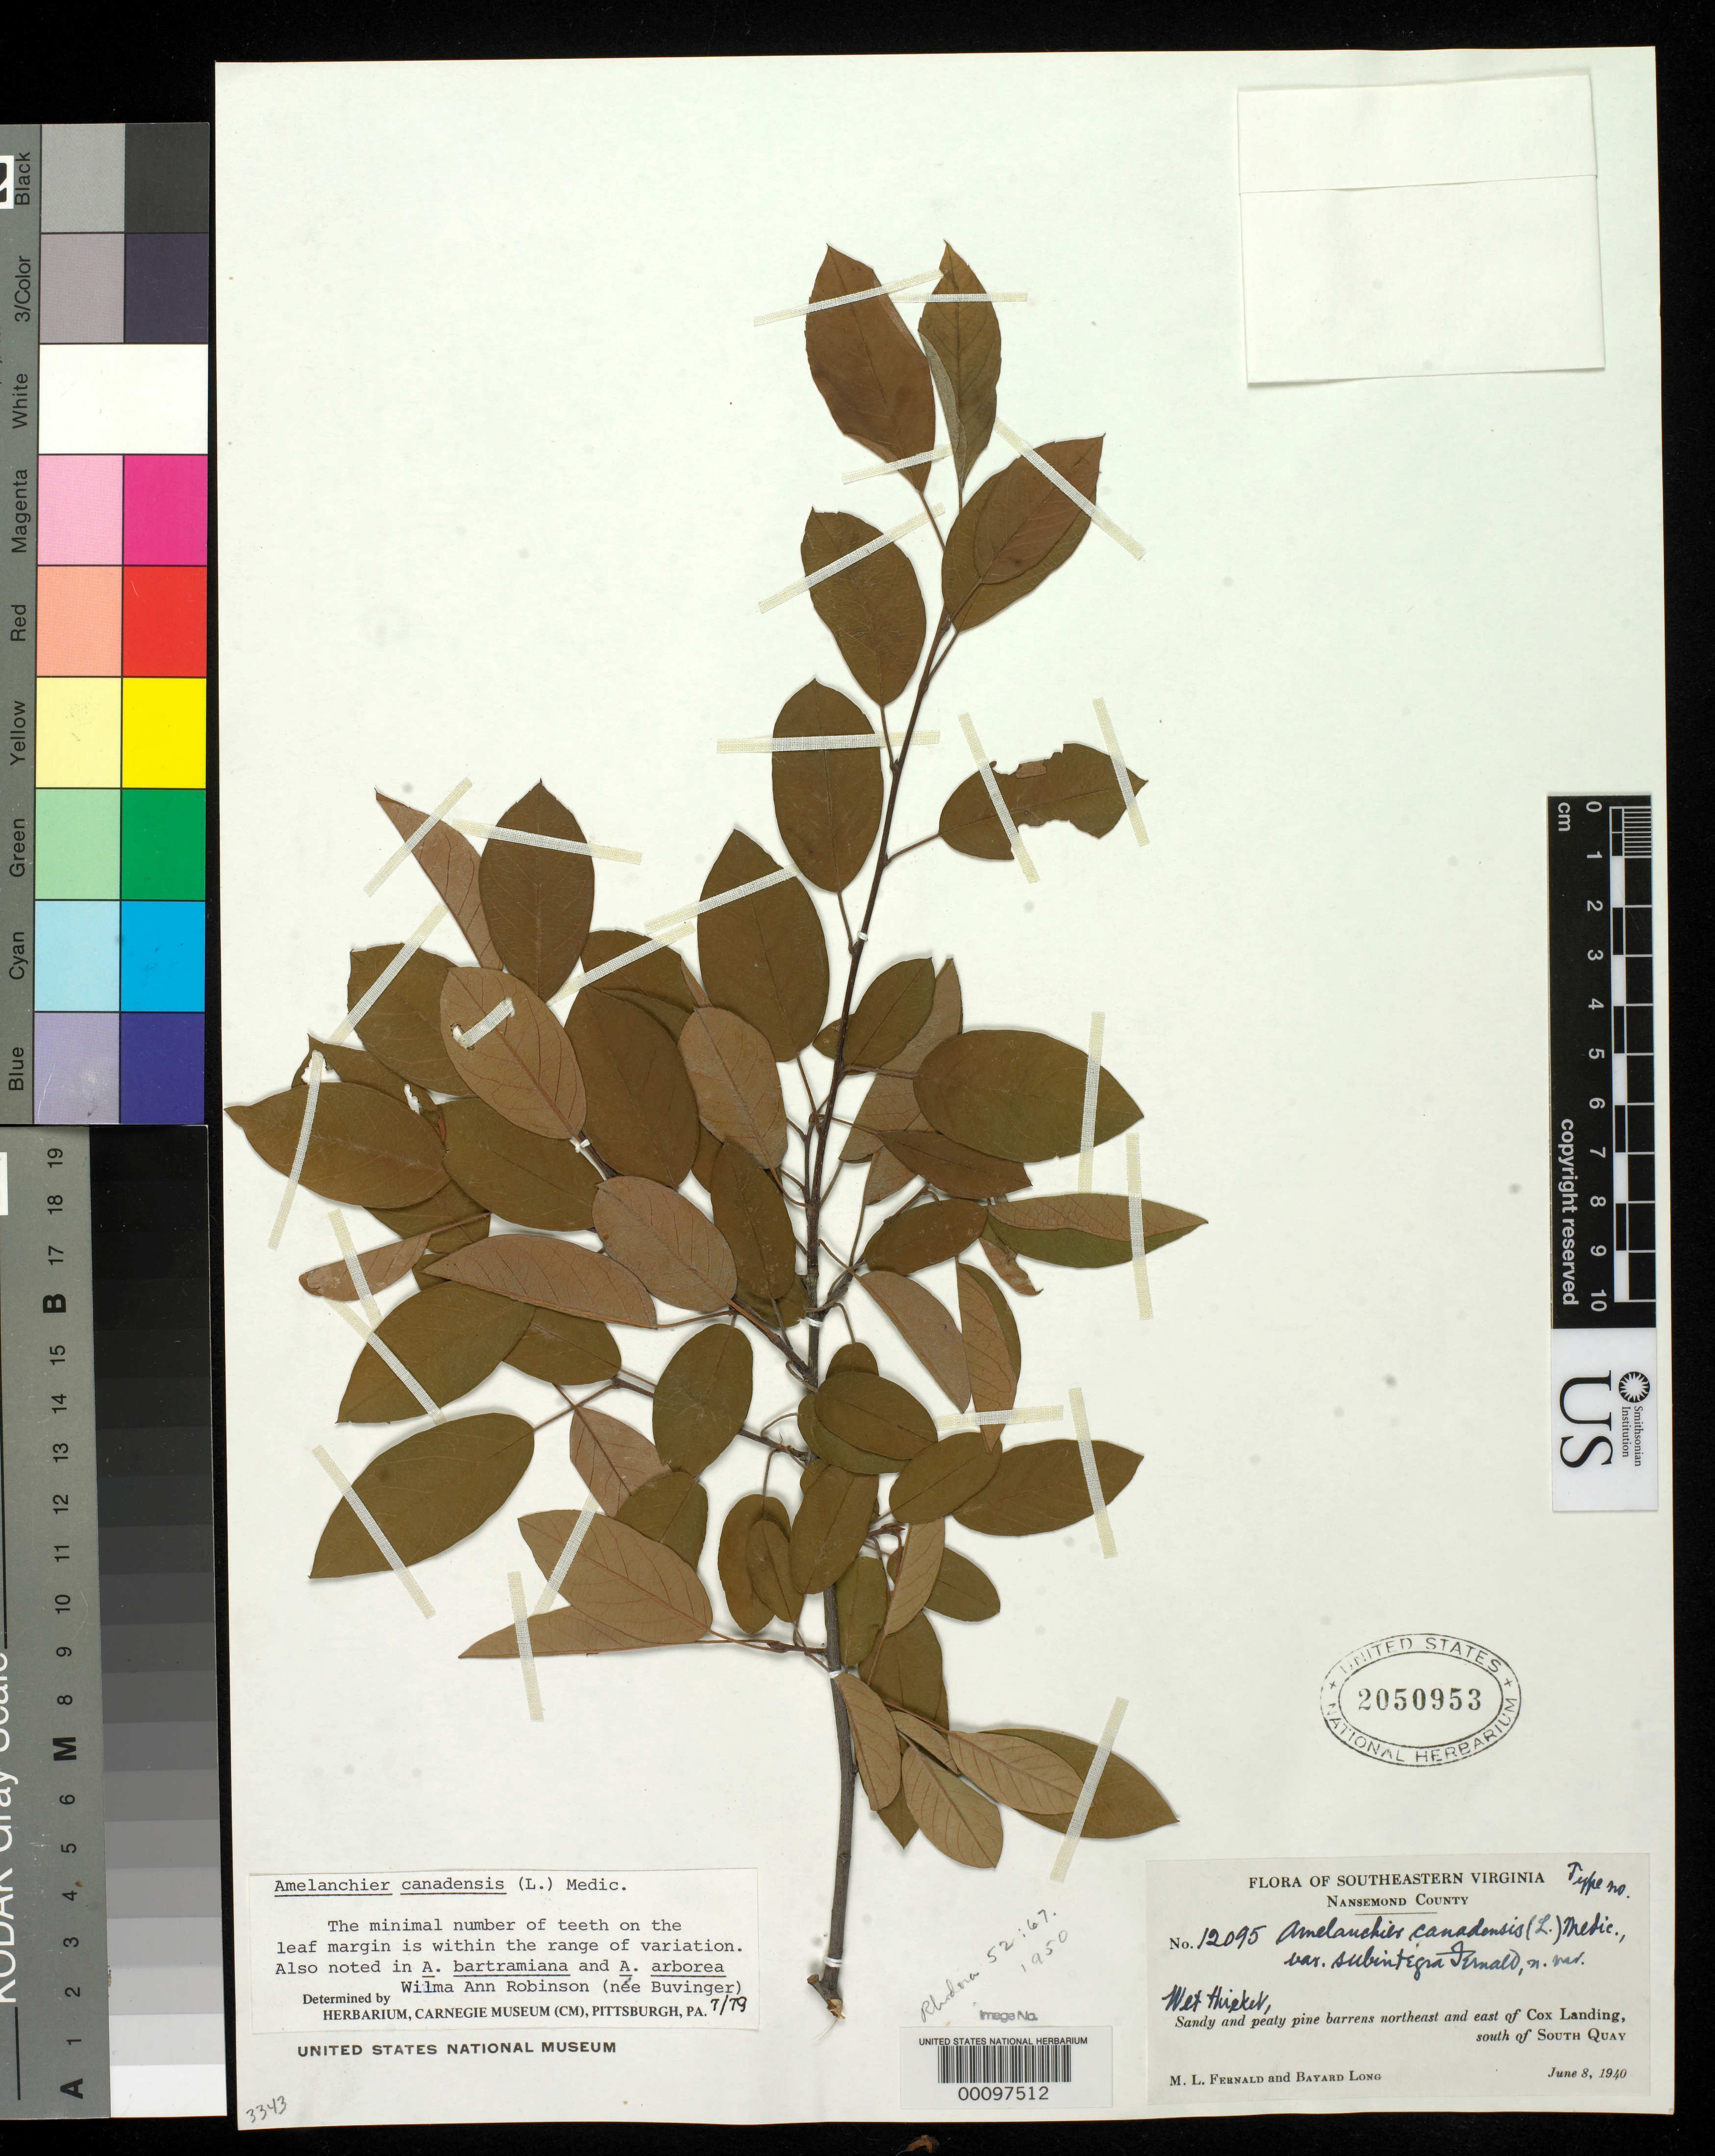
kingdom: Plantae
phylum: Tracheophyta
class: Magnoliopsida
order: Rosales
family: Rosaceae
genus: Amelanchier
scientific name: Amelanchier canadensis var. subintegra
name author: Fernald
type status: Isotype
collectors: M. L. Fernald & B. H. Long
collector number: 12095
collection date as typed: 08 Jun 1940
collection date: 1940-06-08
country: United States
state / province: Virginia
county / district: City of Suffolk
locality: NE & E of Cox Landing. Nansemond Co. (= historic county name).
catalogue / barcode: US 2050953